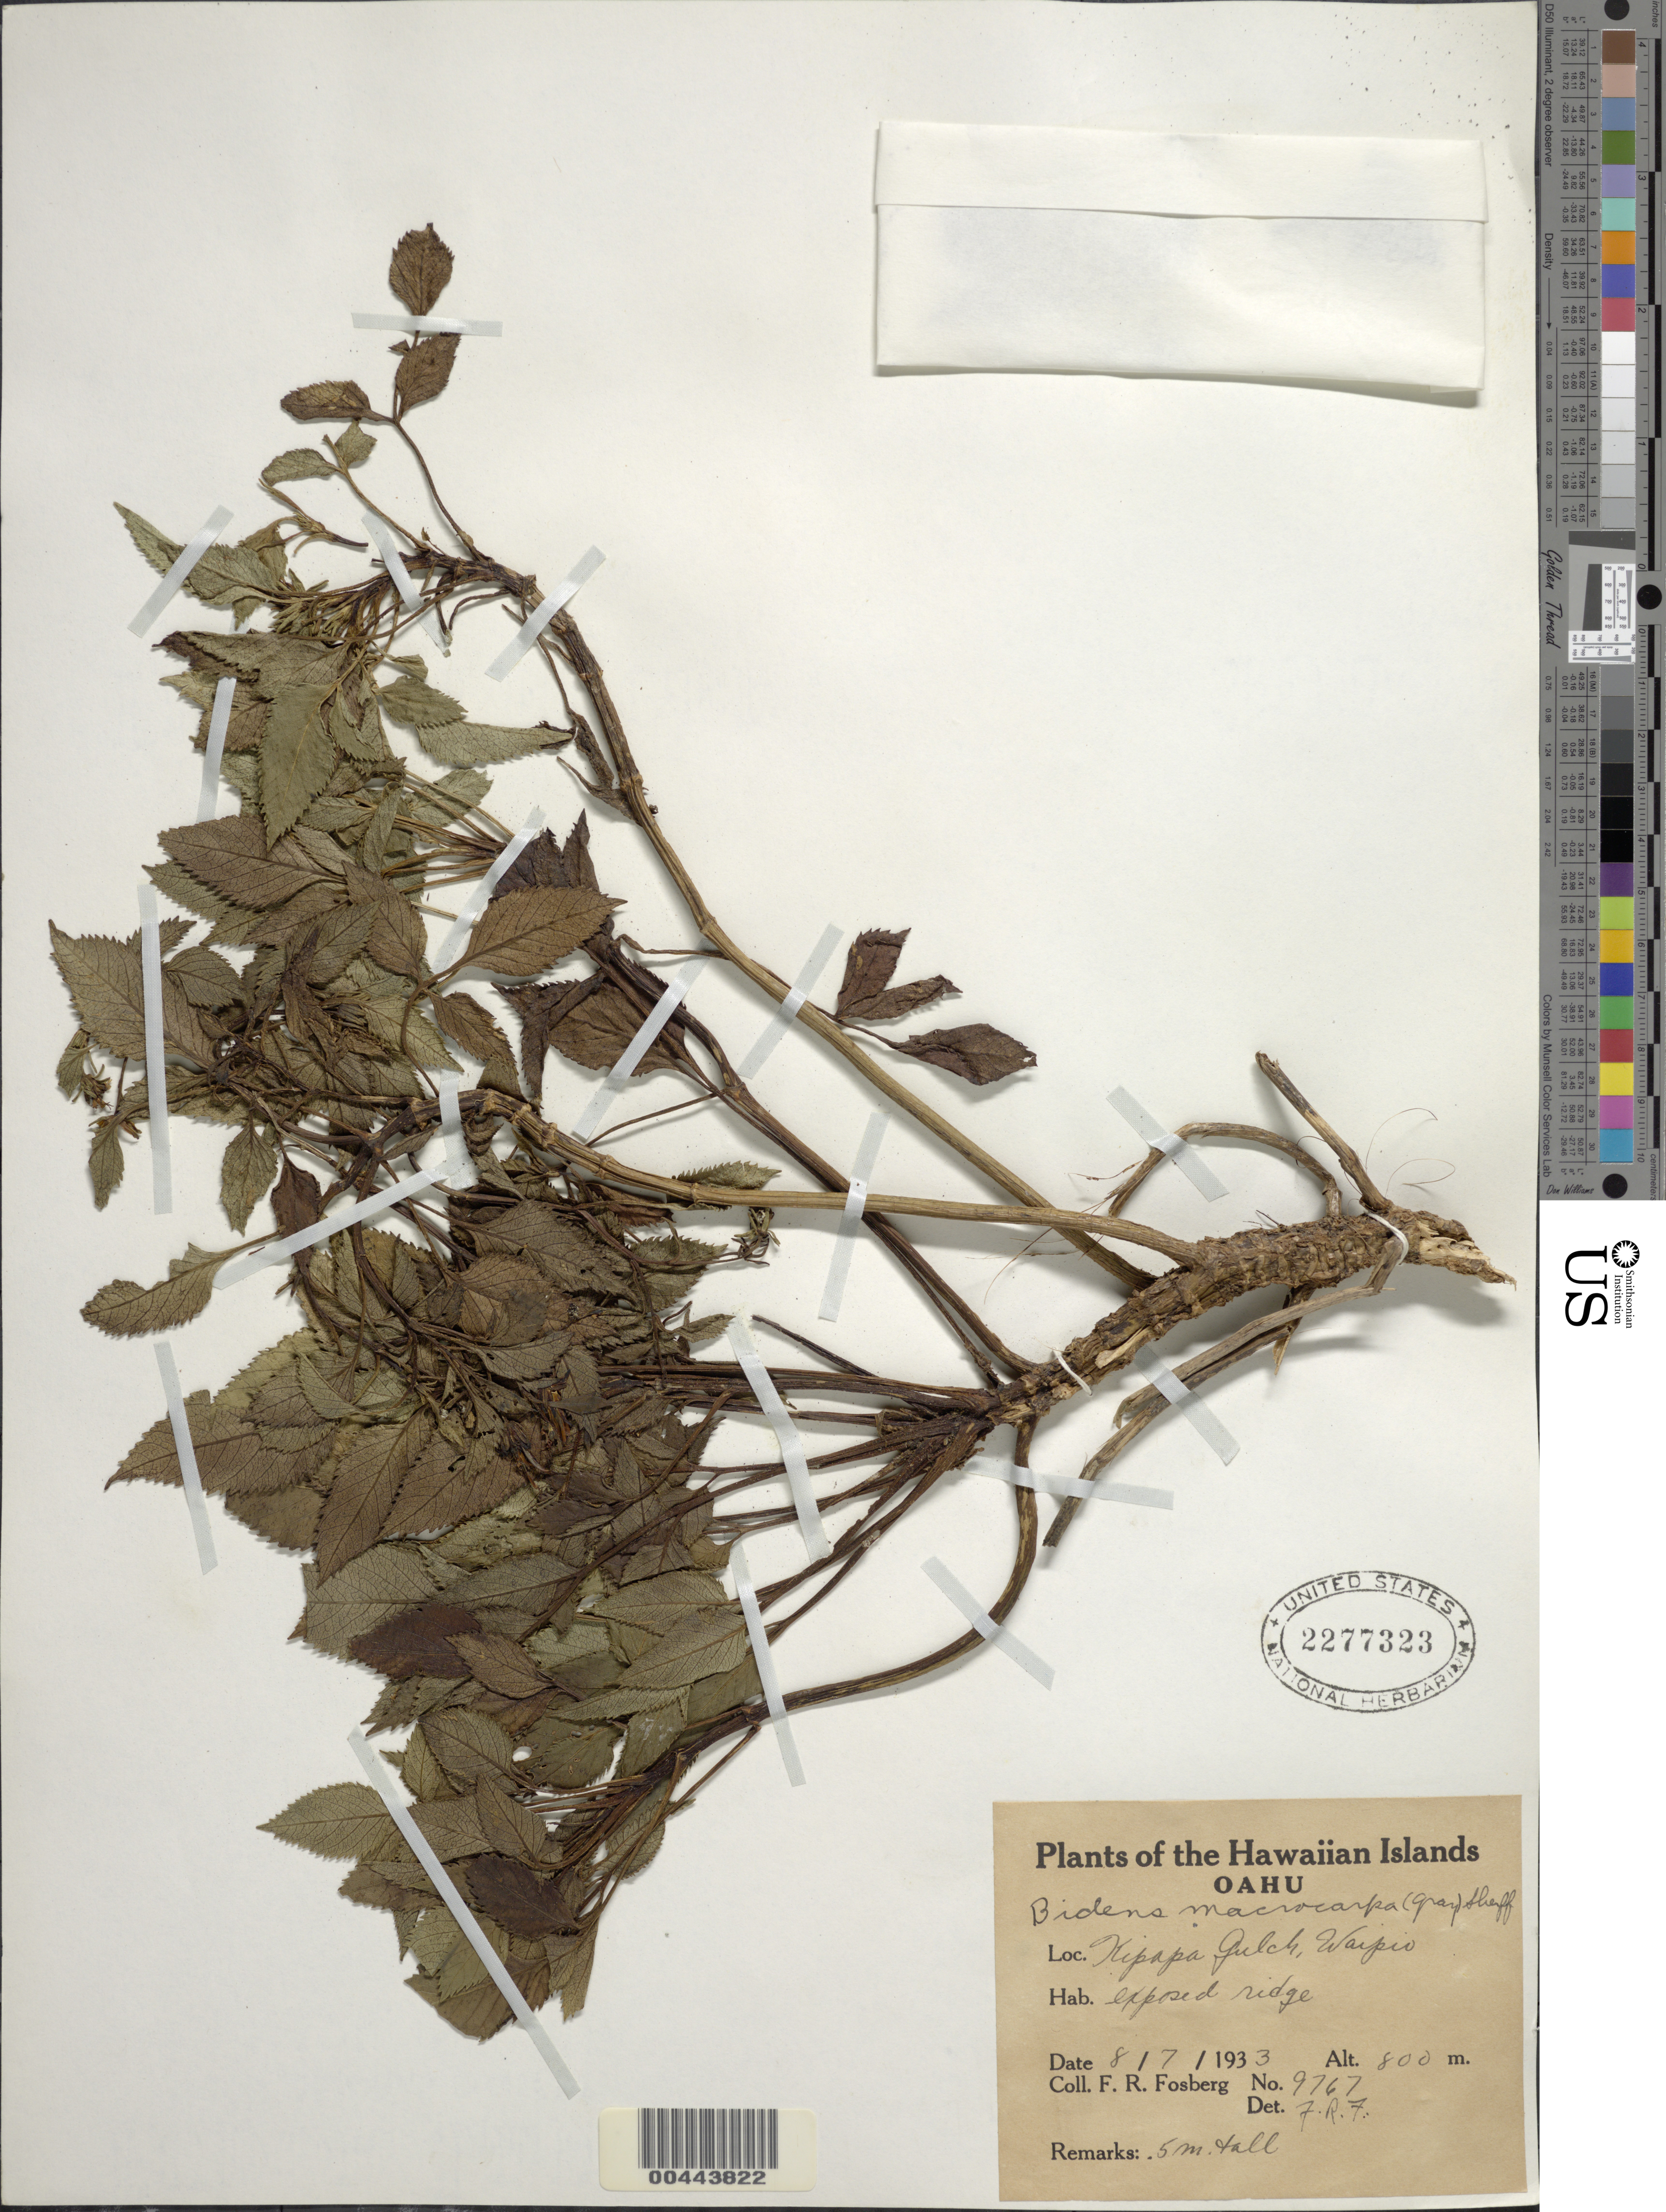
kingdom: Plantae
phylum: Tracheophyta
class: Magnoliopsida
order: Asterales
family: Asteraceae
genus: Bidens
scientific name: Bidens macrocarpa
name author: (A. Gray) Sherff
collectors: F. R. Fosberg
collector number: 9767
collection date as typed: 7 Aug 1933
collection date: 1933-08-07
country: United States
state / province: Hawaii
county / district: Honolulu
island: Oahu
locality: Kipapa Gulch, Waipio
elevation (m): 800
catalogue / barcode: US 2277323